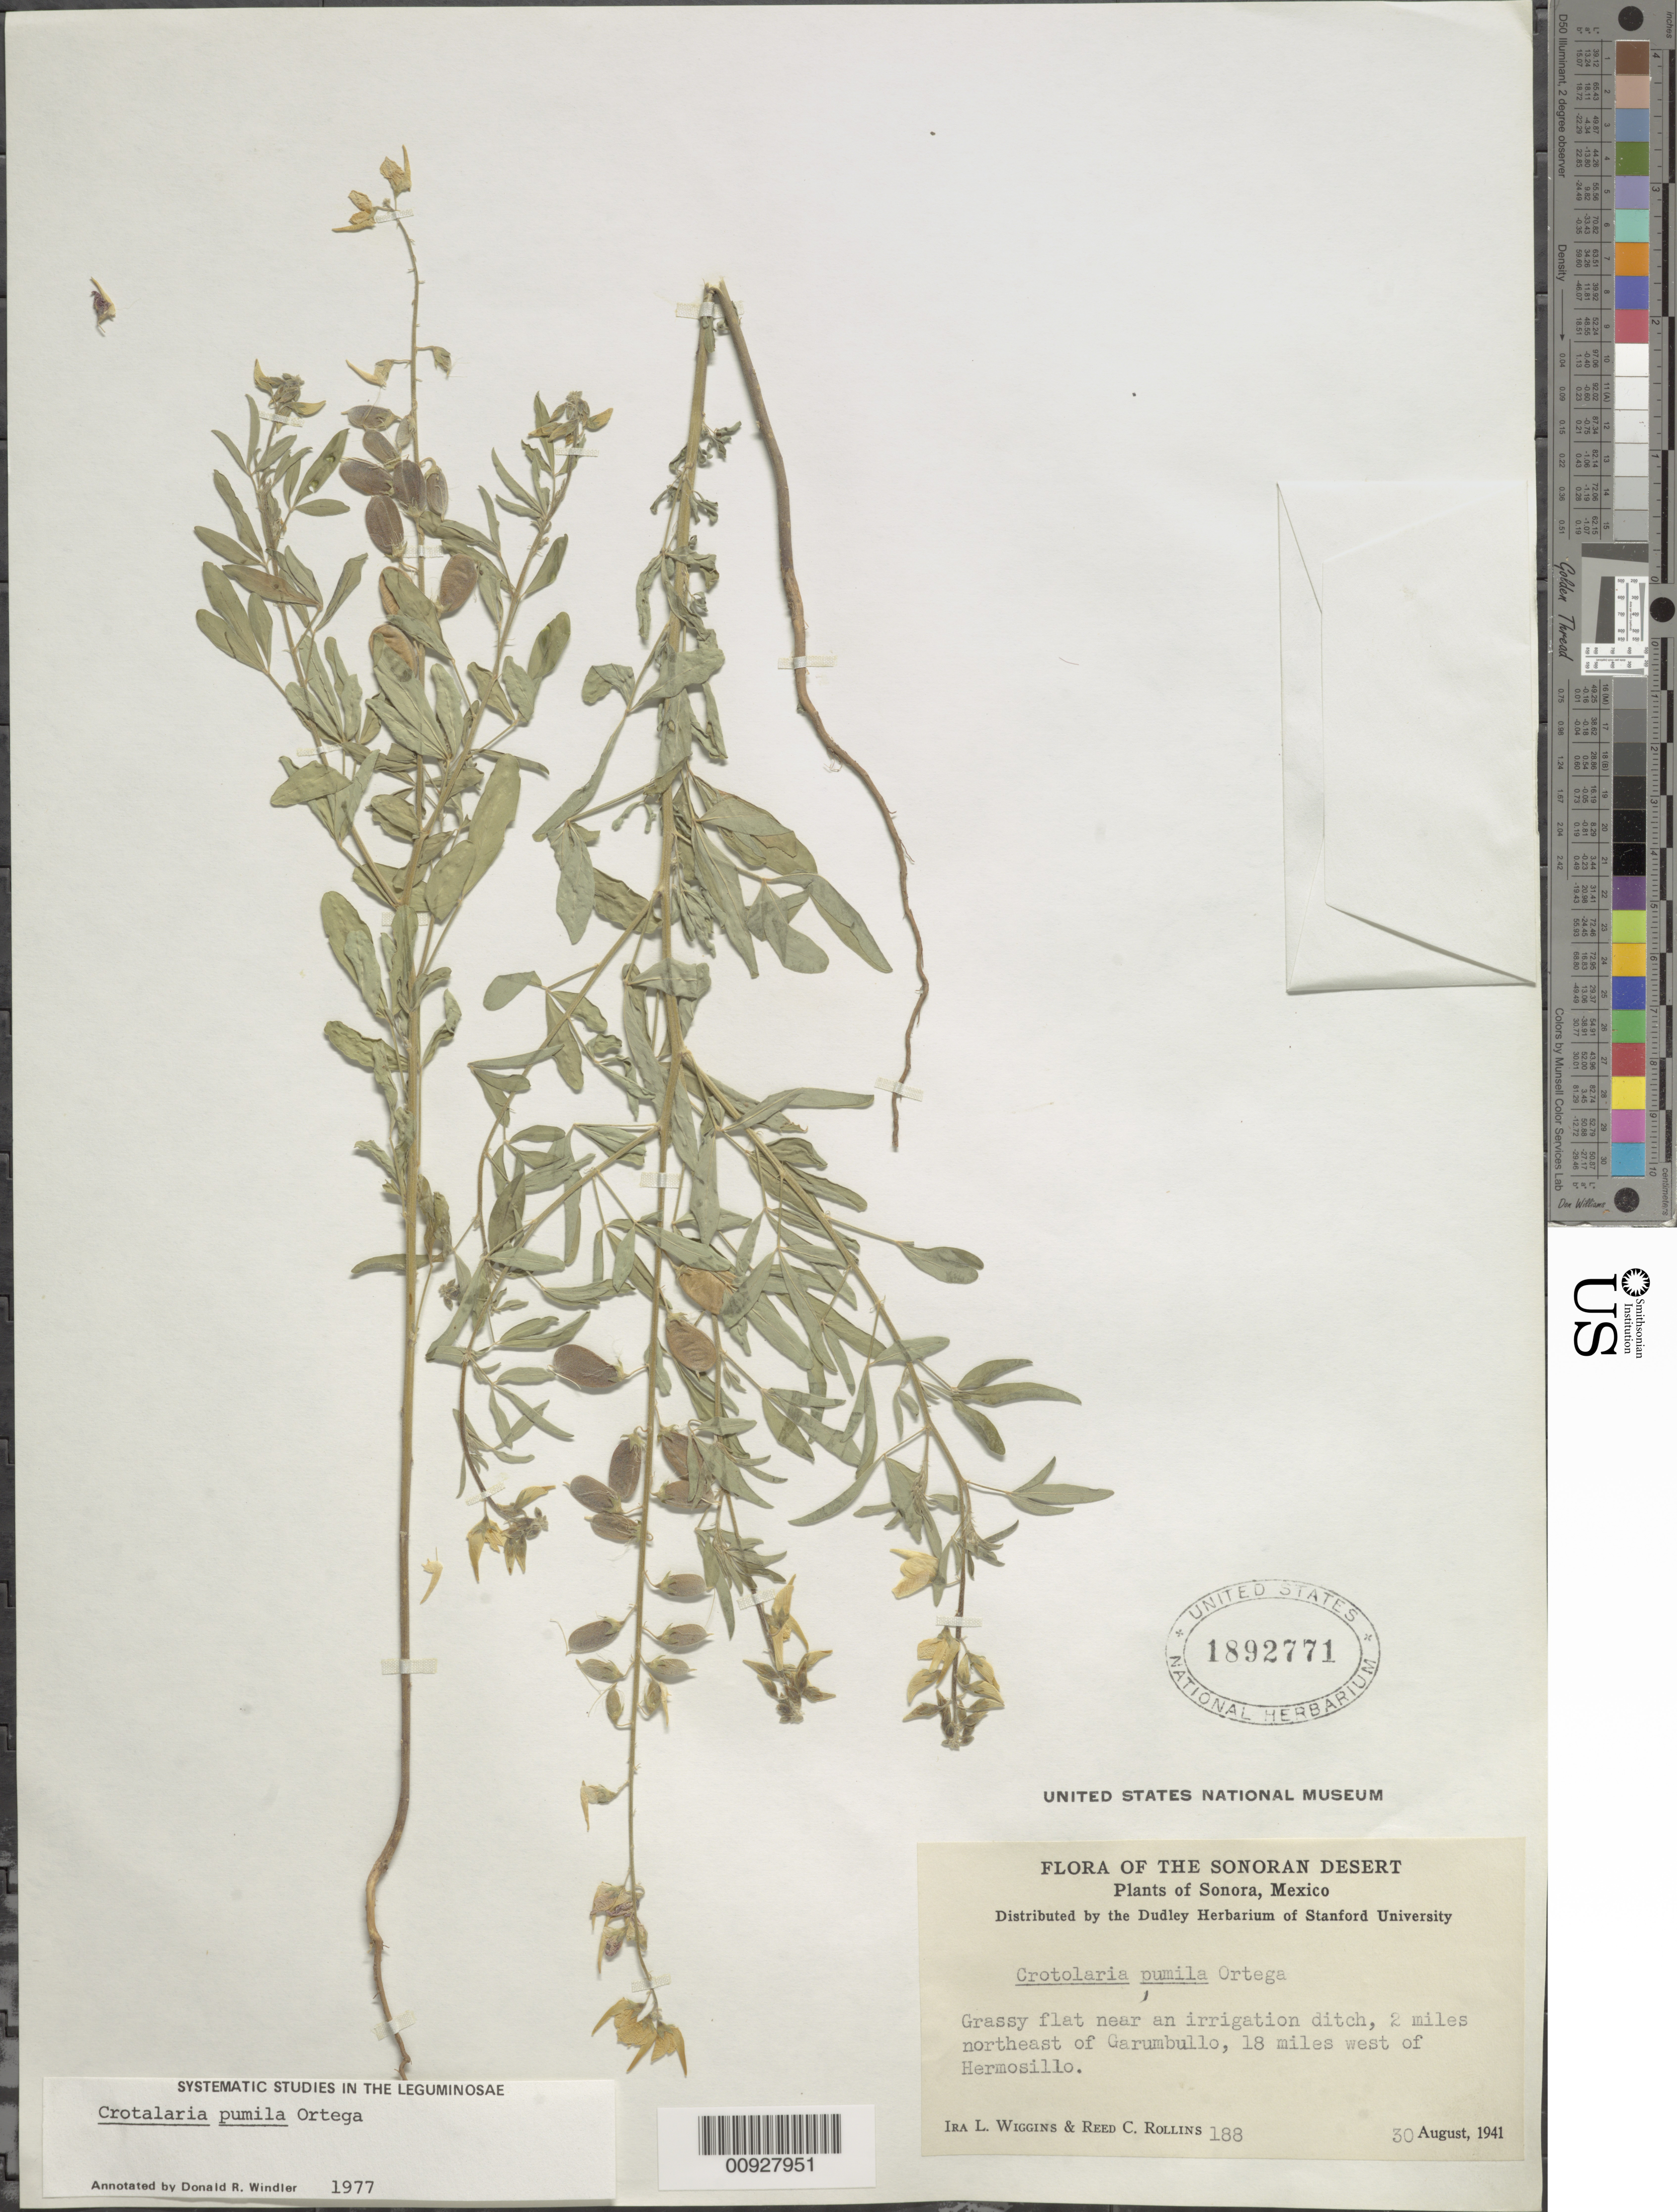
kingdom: Plantae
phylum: Tracheophyta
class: Magnoliopsida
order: Fabales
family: Fabaceae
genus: Crotalaria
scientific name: Crotalaria pumila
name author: Ortega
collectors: I. L. Wiggins & R. C. Rollins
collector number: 188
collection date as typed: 30 Aug 1941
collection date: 1941-08-30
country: Mexico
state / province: Sonora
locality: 2 miles northeast of Garumbullo, 18 miles west of Hermosillo.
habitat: Grassy flat near an irrigation ditch.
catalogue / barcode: US 1892771